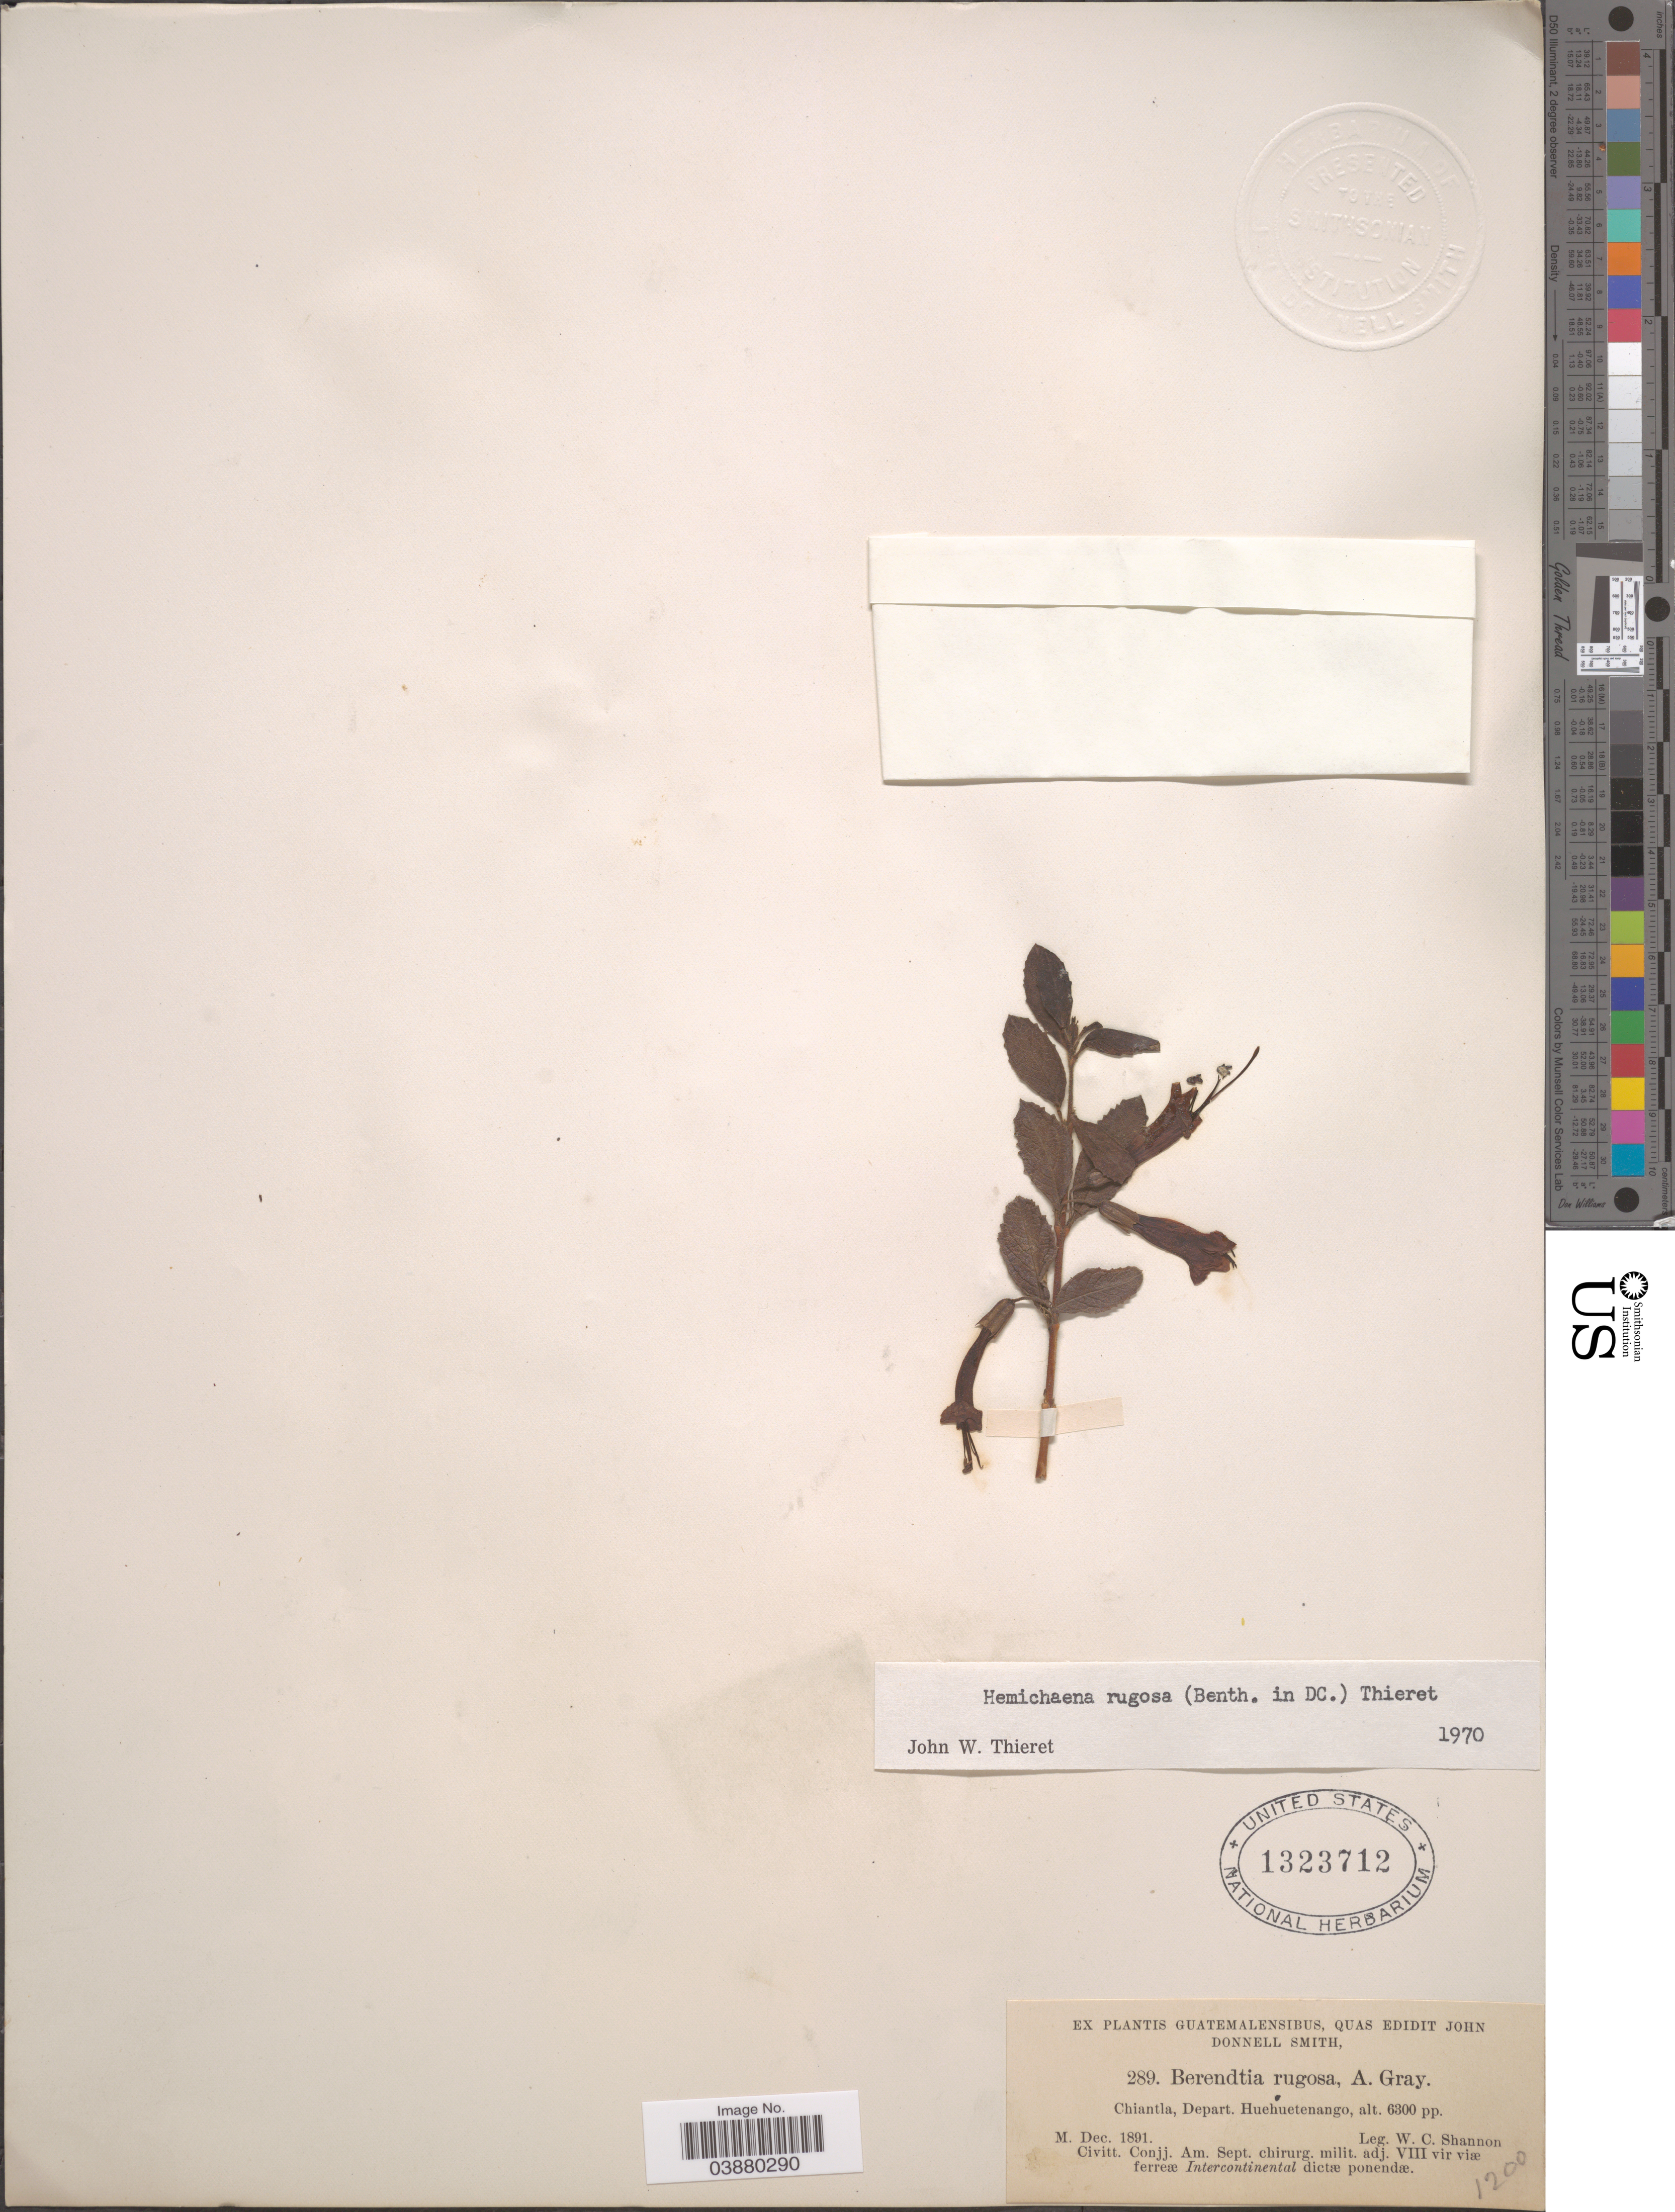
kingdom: Plantae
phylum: Tracheophyta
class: Magnoliopsida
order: Lamiales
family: Phrymaceae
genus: Hemichaena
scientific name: Hemichaena rugosa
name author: (Benth.) Thieret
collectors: W. C. Shannon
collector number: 289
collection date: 1891-12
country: Guatemala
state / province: Huehuetenango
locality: Chiantla, Depart. Huehuetenango.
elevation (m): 1920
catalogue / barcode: US 1323712